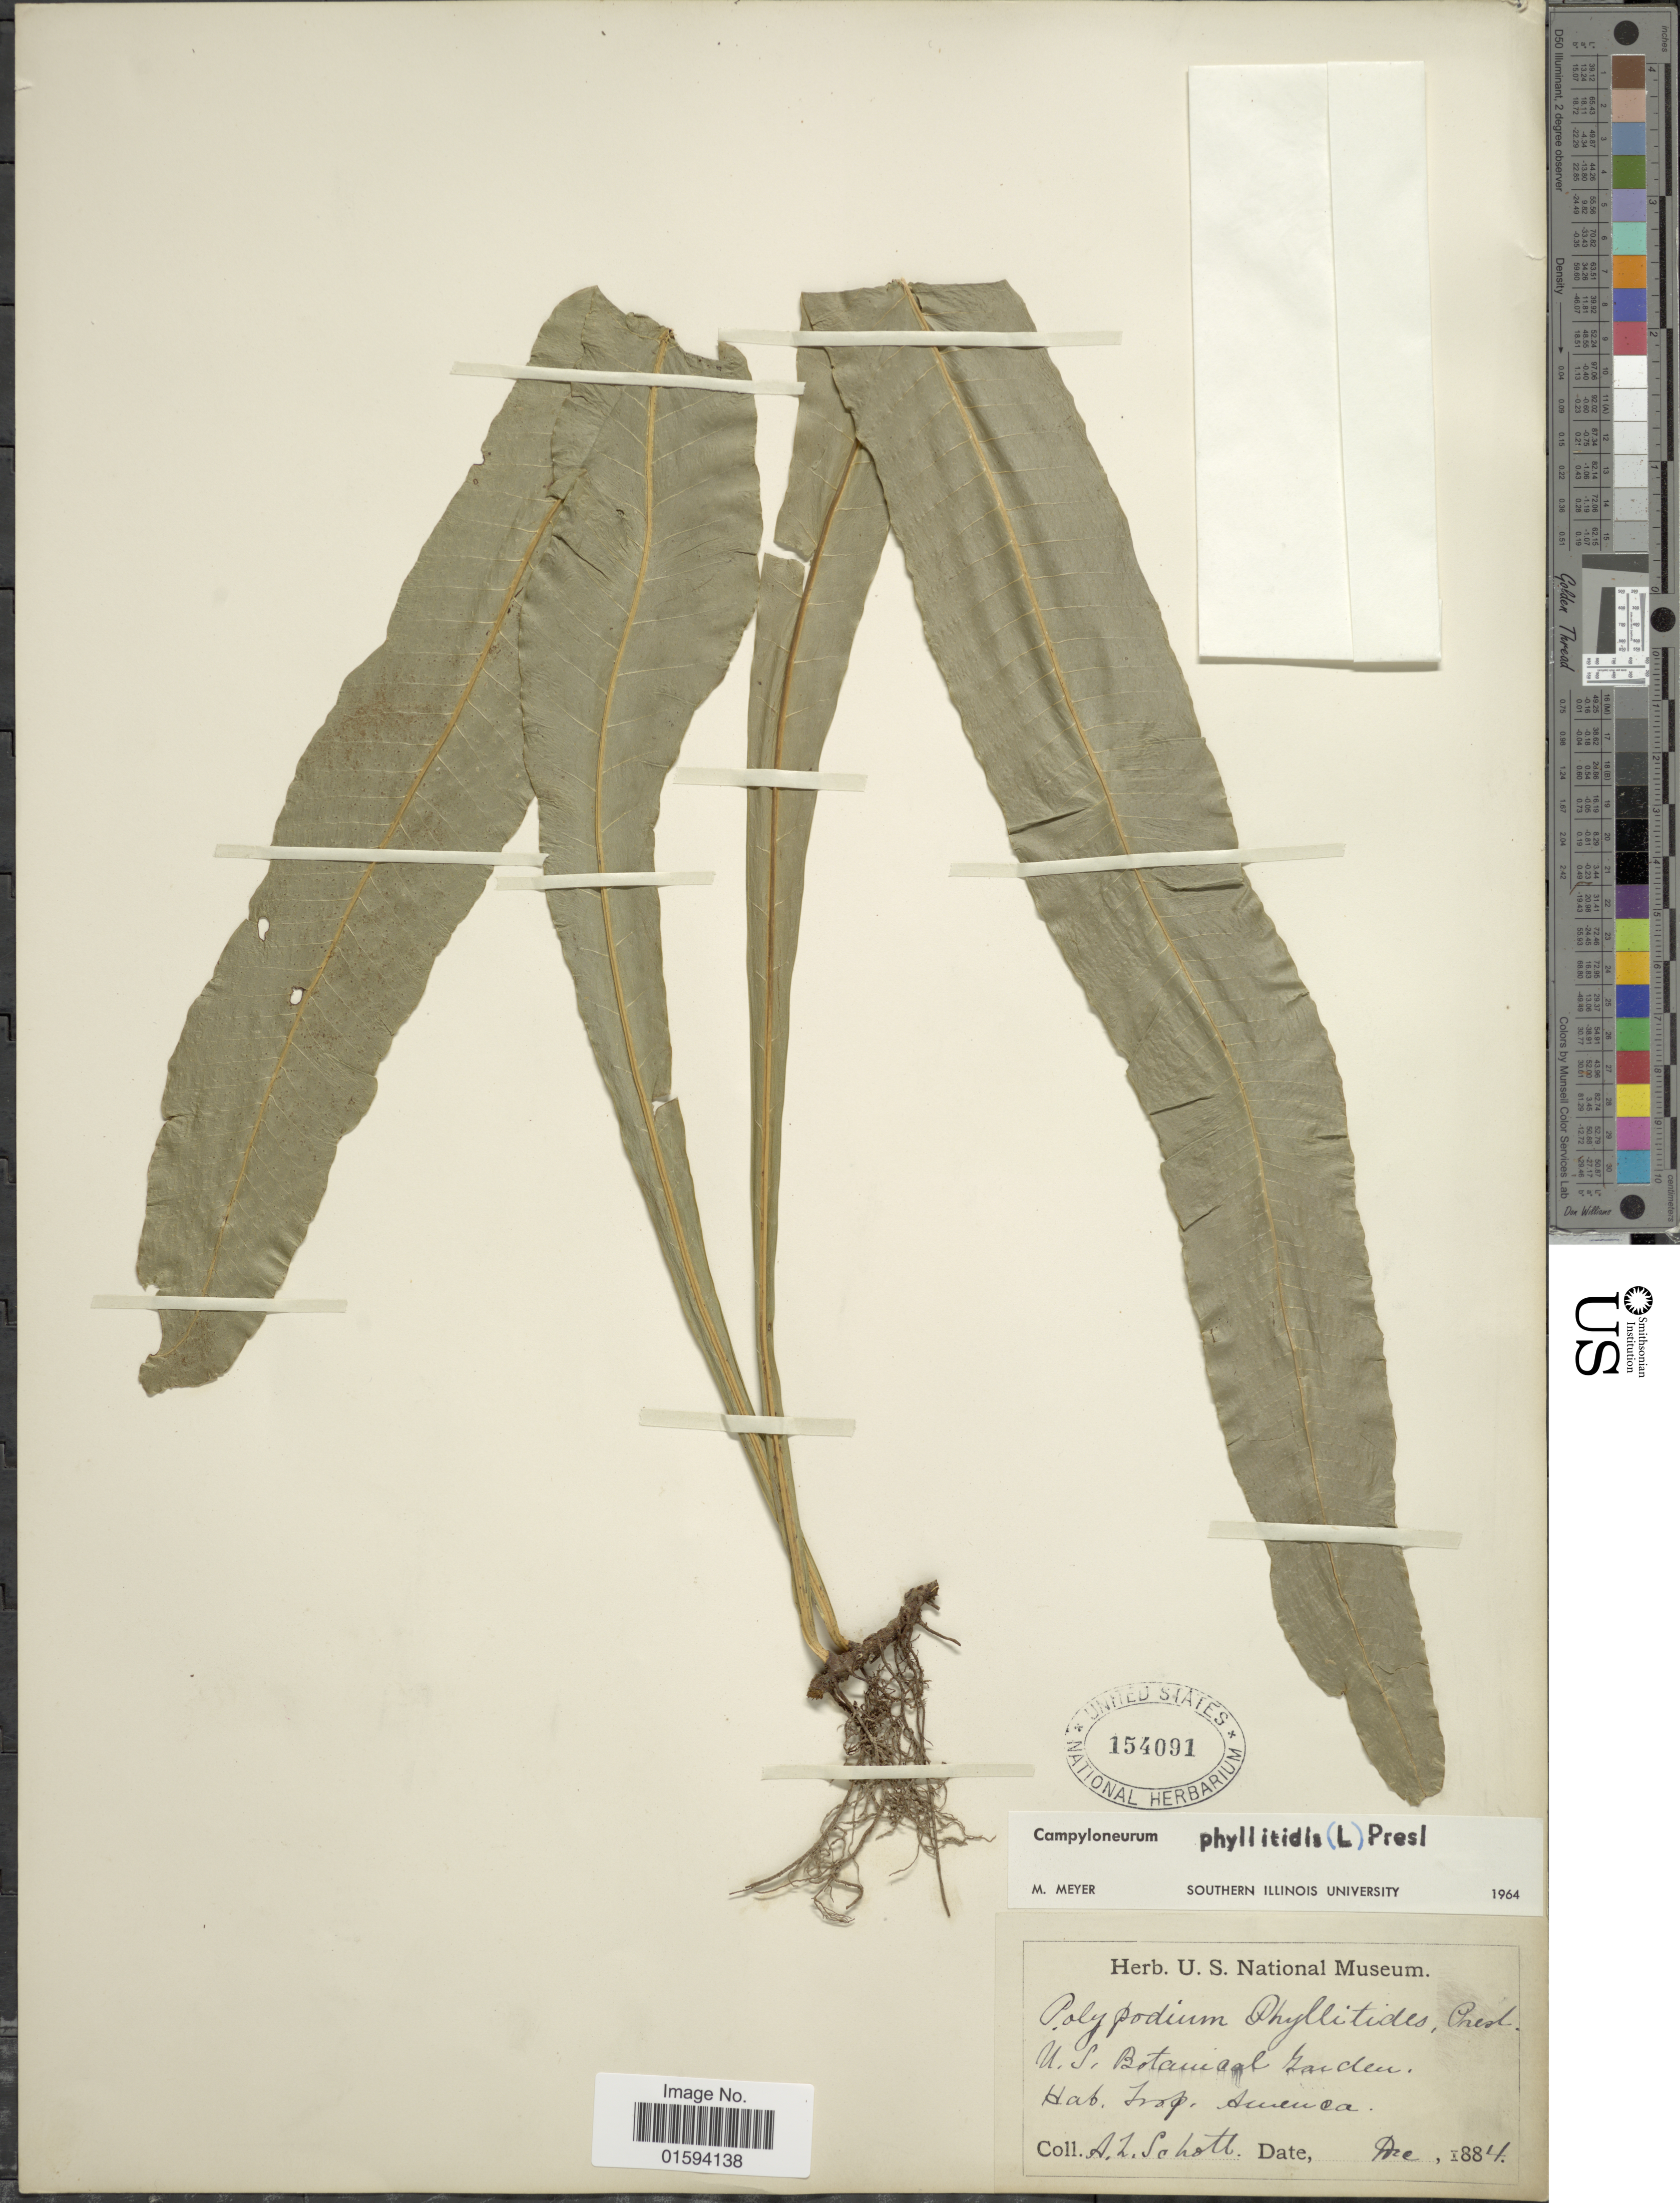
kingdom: Plantae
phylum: Tracheophyta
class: Polypodiopsida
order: Polypodiales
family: Polypodiaceae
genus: Polypodium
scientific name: Polypodium phyllitidis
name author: L.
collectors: A. L. Schott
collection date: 1884-12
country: United States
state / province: District of Columbia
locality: U.S. Botanical Garden, Hab. Insp. America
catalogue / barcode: US 154091